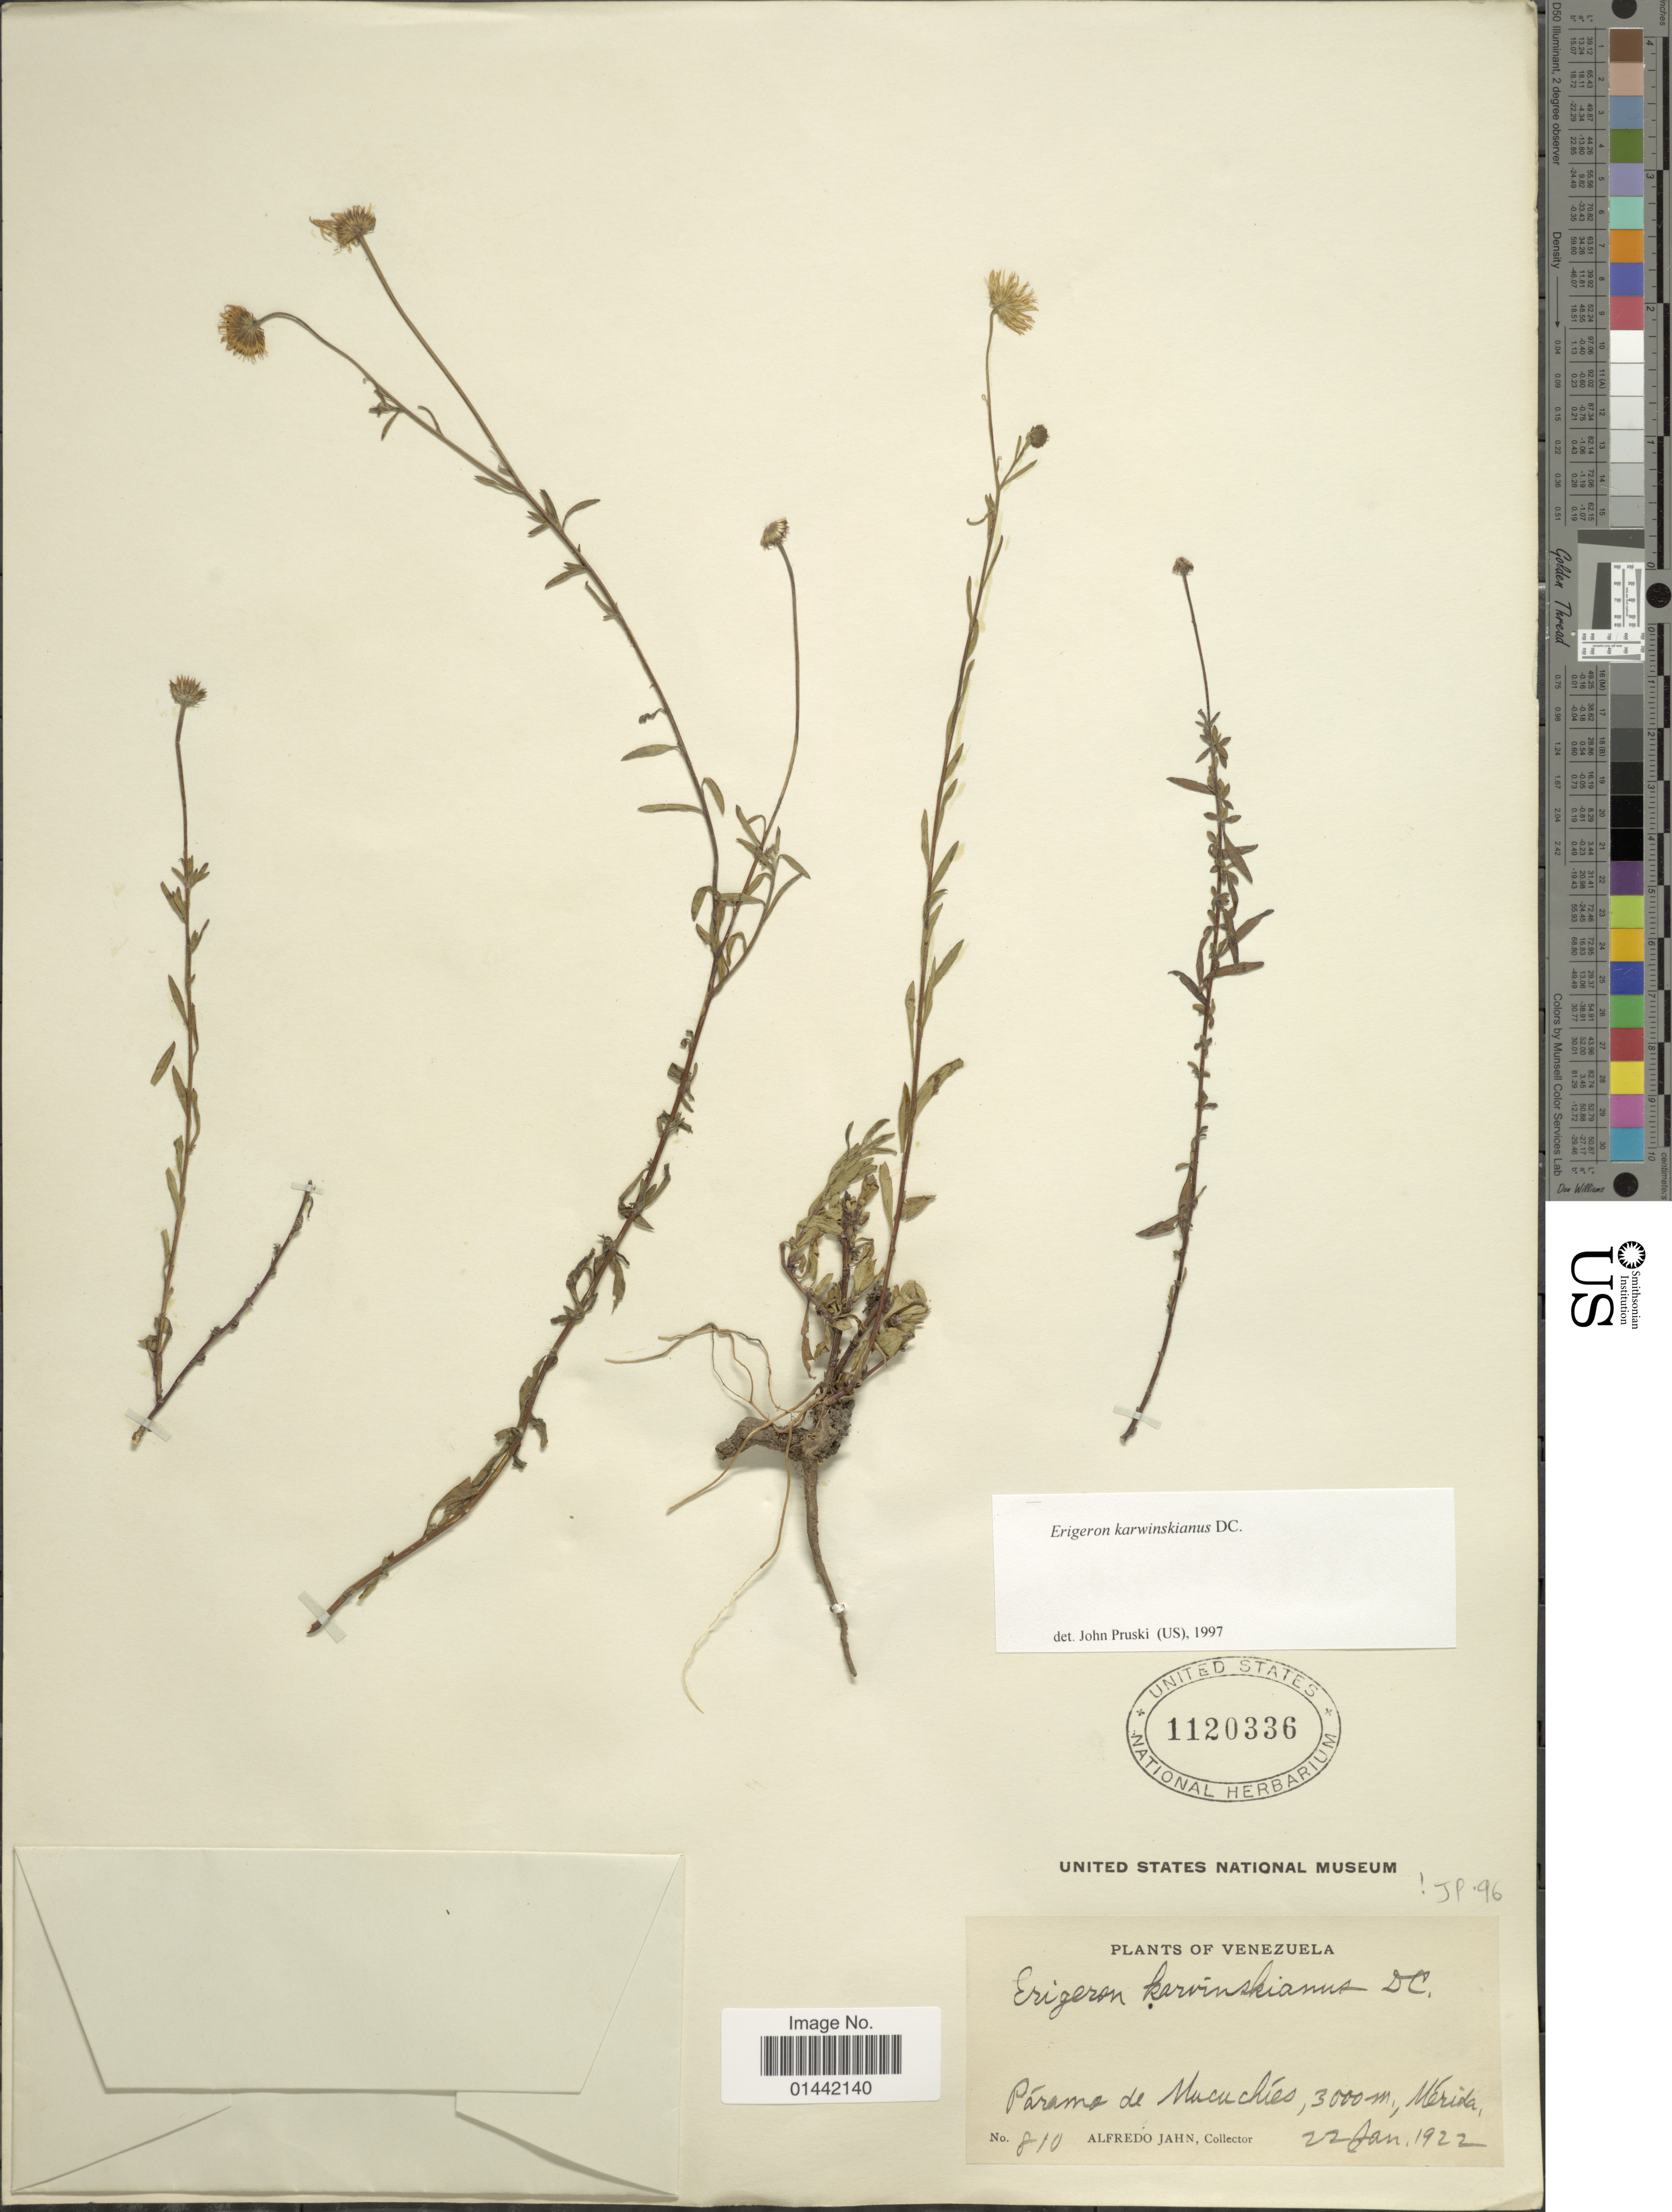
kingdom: Plantae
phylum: Tracheophyta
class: Magnoliopsida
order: Asterales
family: Asteraceae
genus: Erigeron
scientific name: Erigeron karvinskianus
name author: DC.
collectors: A. Jahn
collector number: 810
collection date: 1922-01-22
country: Venezuela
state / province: Mérida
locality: Páramo de Mucuchíes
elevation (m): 3000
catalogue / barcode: US 1120336